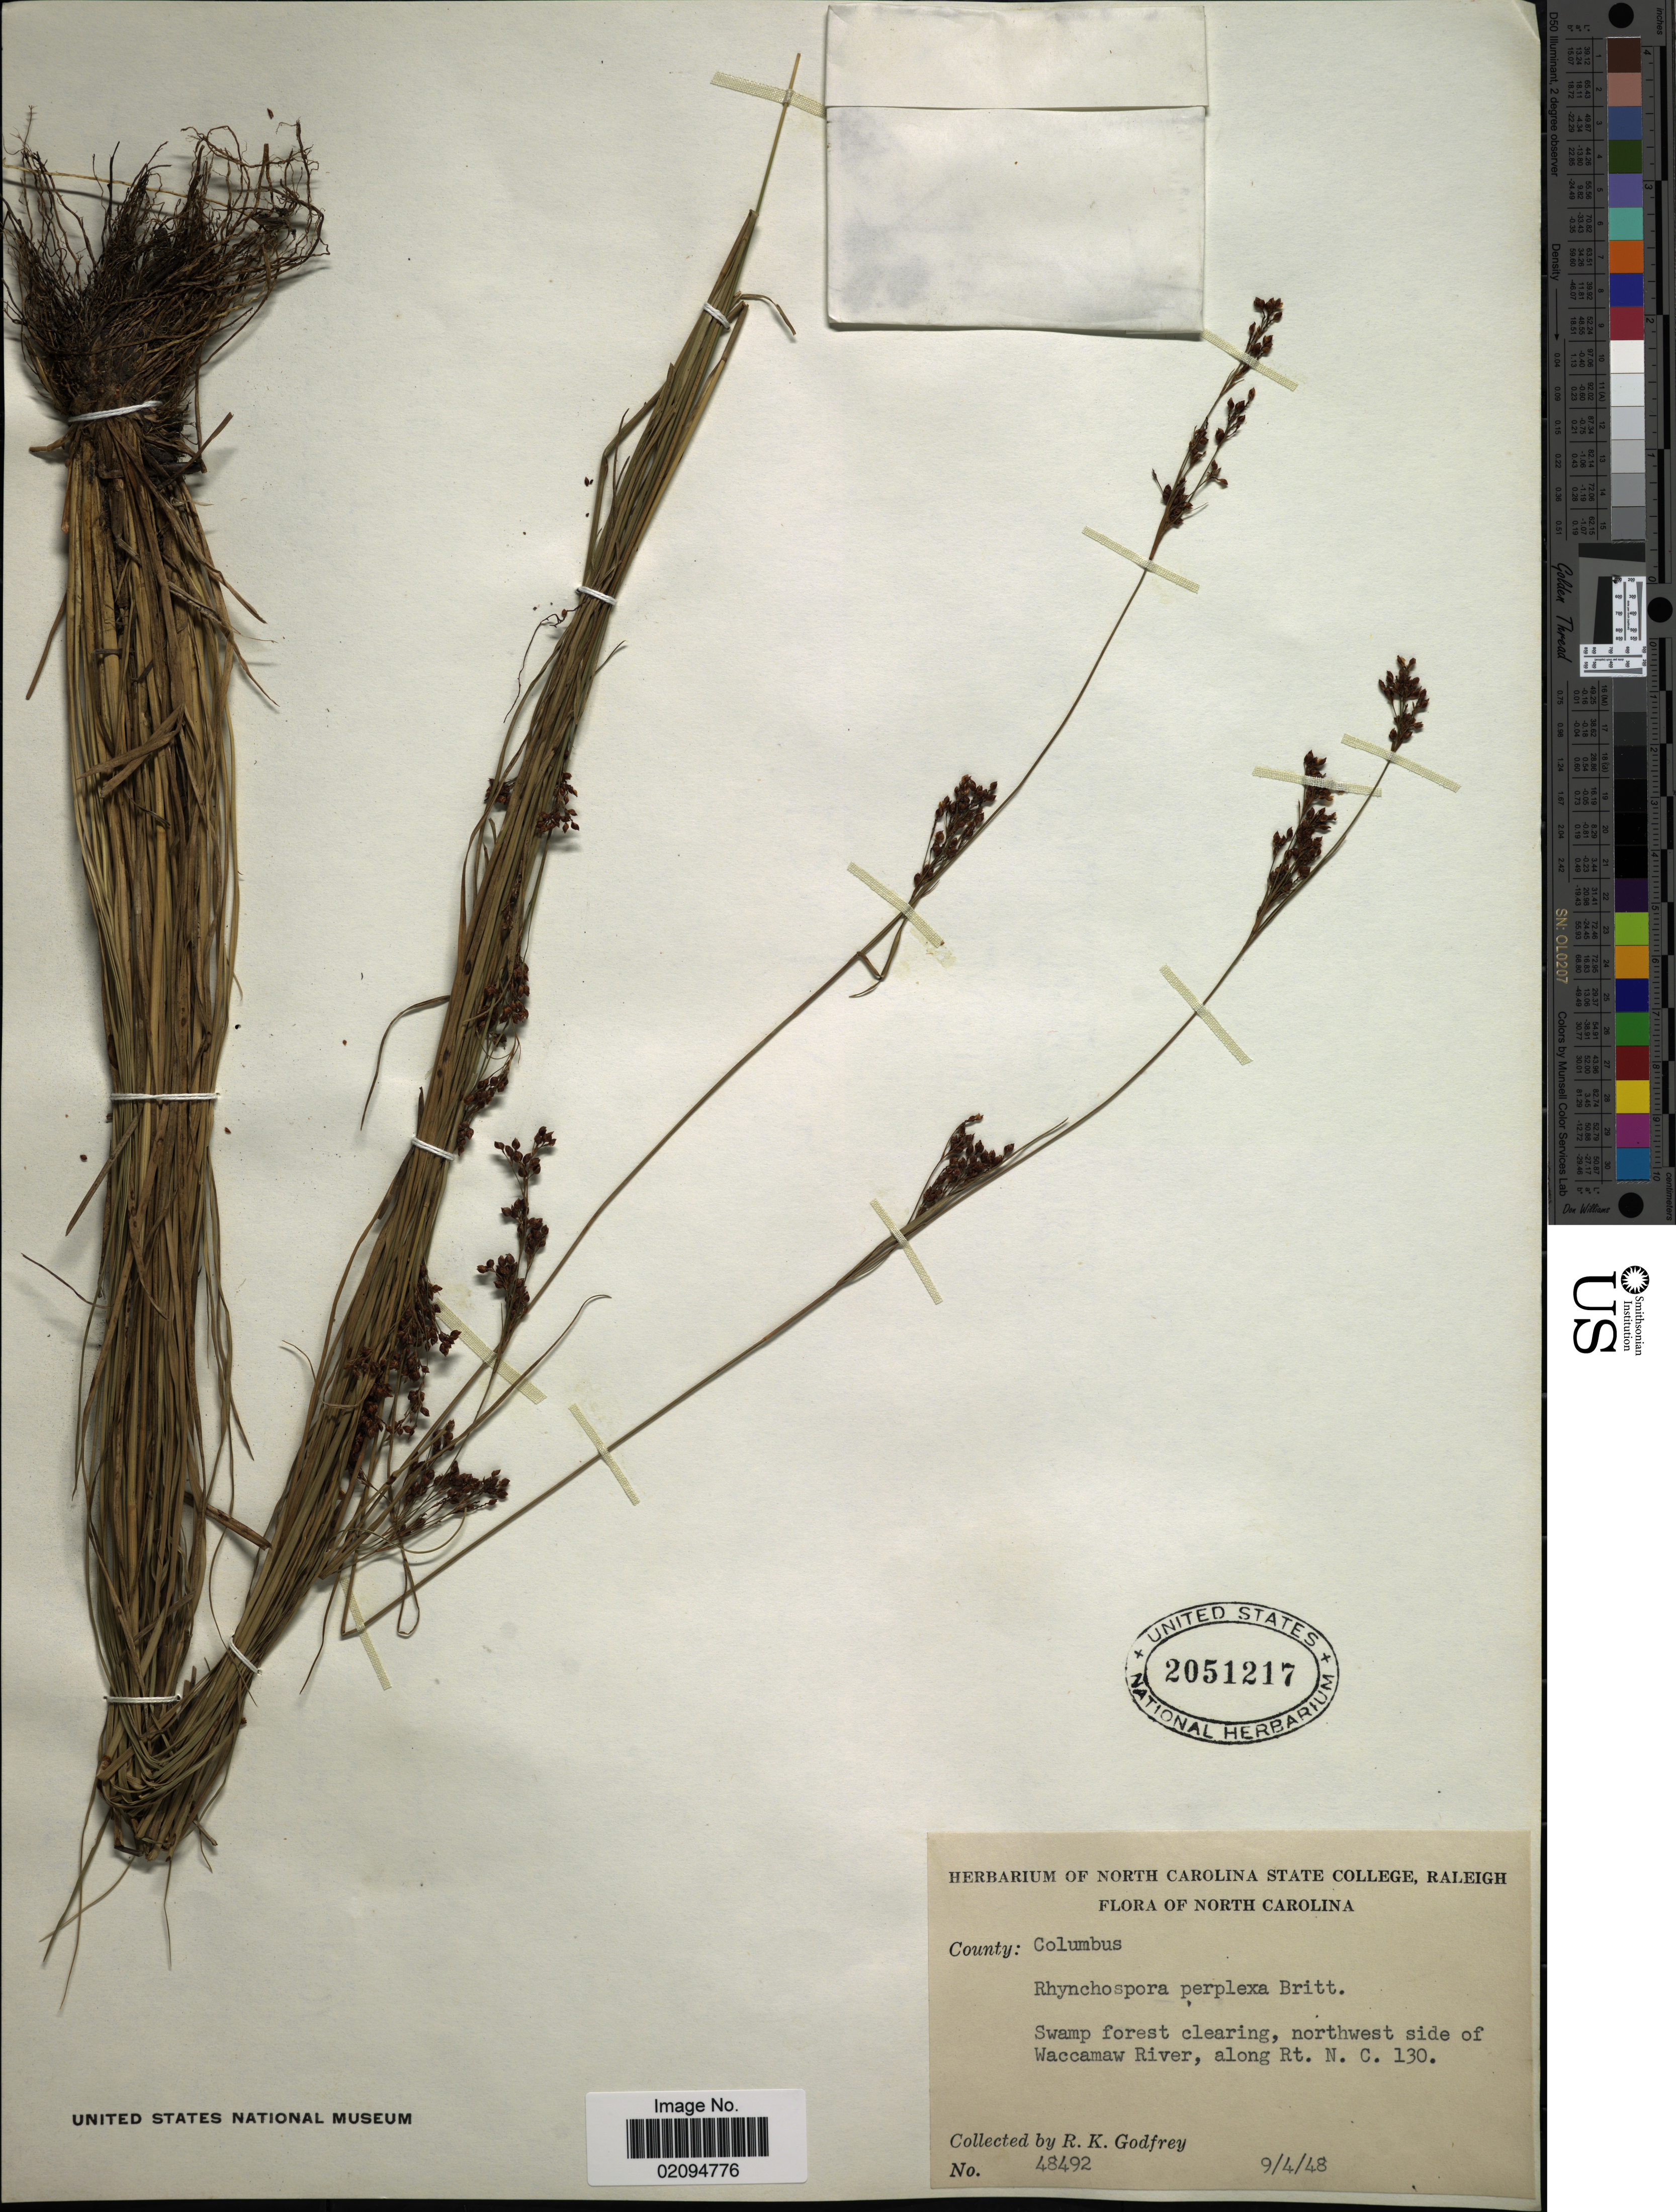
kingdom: Plantae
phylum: Tracheophyta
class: Liliopsida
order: Poales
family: Cyperaceae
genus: Rhynchospora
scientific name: Rhynchospora perplexa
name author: Britton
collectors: R. K. Godfrey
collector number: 48492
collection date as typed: Transcribed d/m/y: 9/4/48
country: United States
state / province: North Carolina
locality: County: Columbus. Northwest side of Waccamaw River, along Rt. N. C. 130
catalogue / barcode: US 2051217